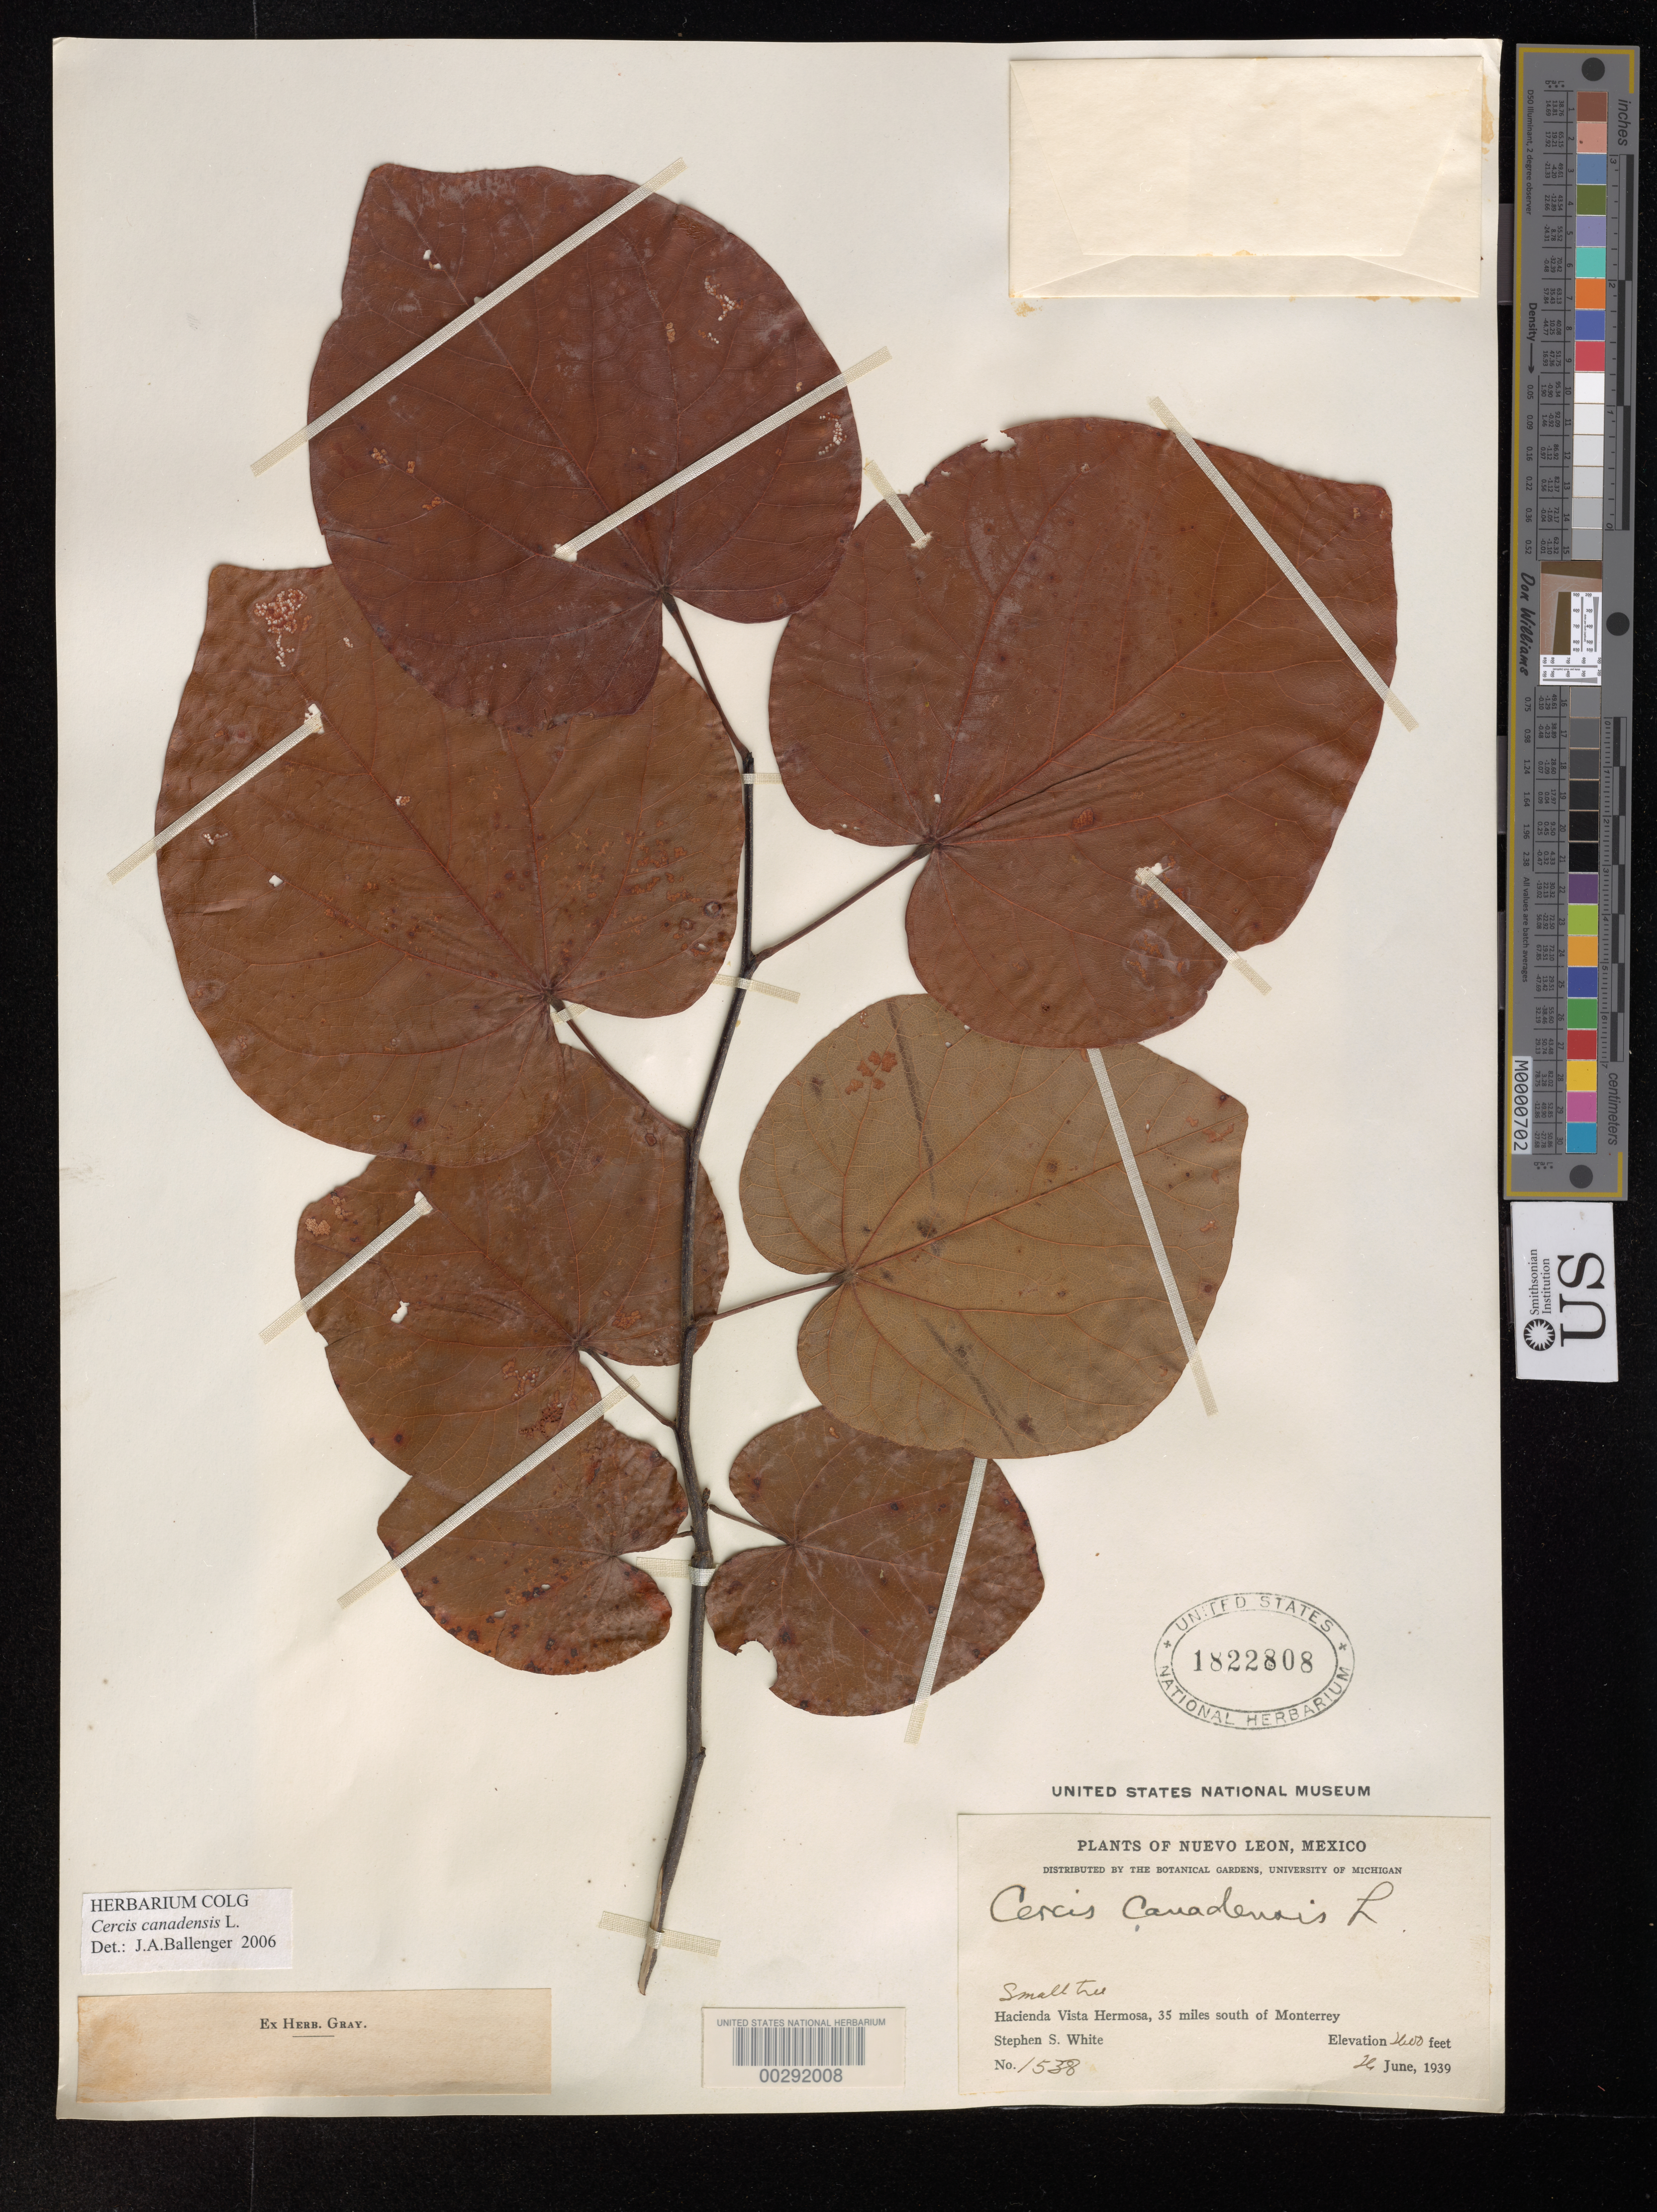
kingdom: Plantae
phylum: Tracheophyta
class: Magnoliopsida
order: Fabales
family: Fabaceae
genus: Cercis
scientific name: Cercis canadensis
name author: L.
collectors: S. S. White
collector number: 1538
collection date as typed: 26 Jun 1939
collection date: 1939-06-26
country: Mexico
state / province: Nuevo León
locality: Hacienda vista hermosa, 35 mi S of Monterrey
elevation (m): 792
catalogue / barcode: US 1822808